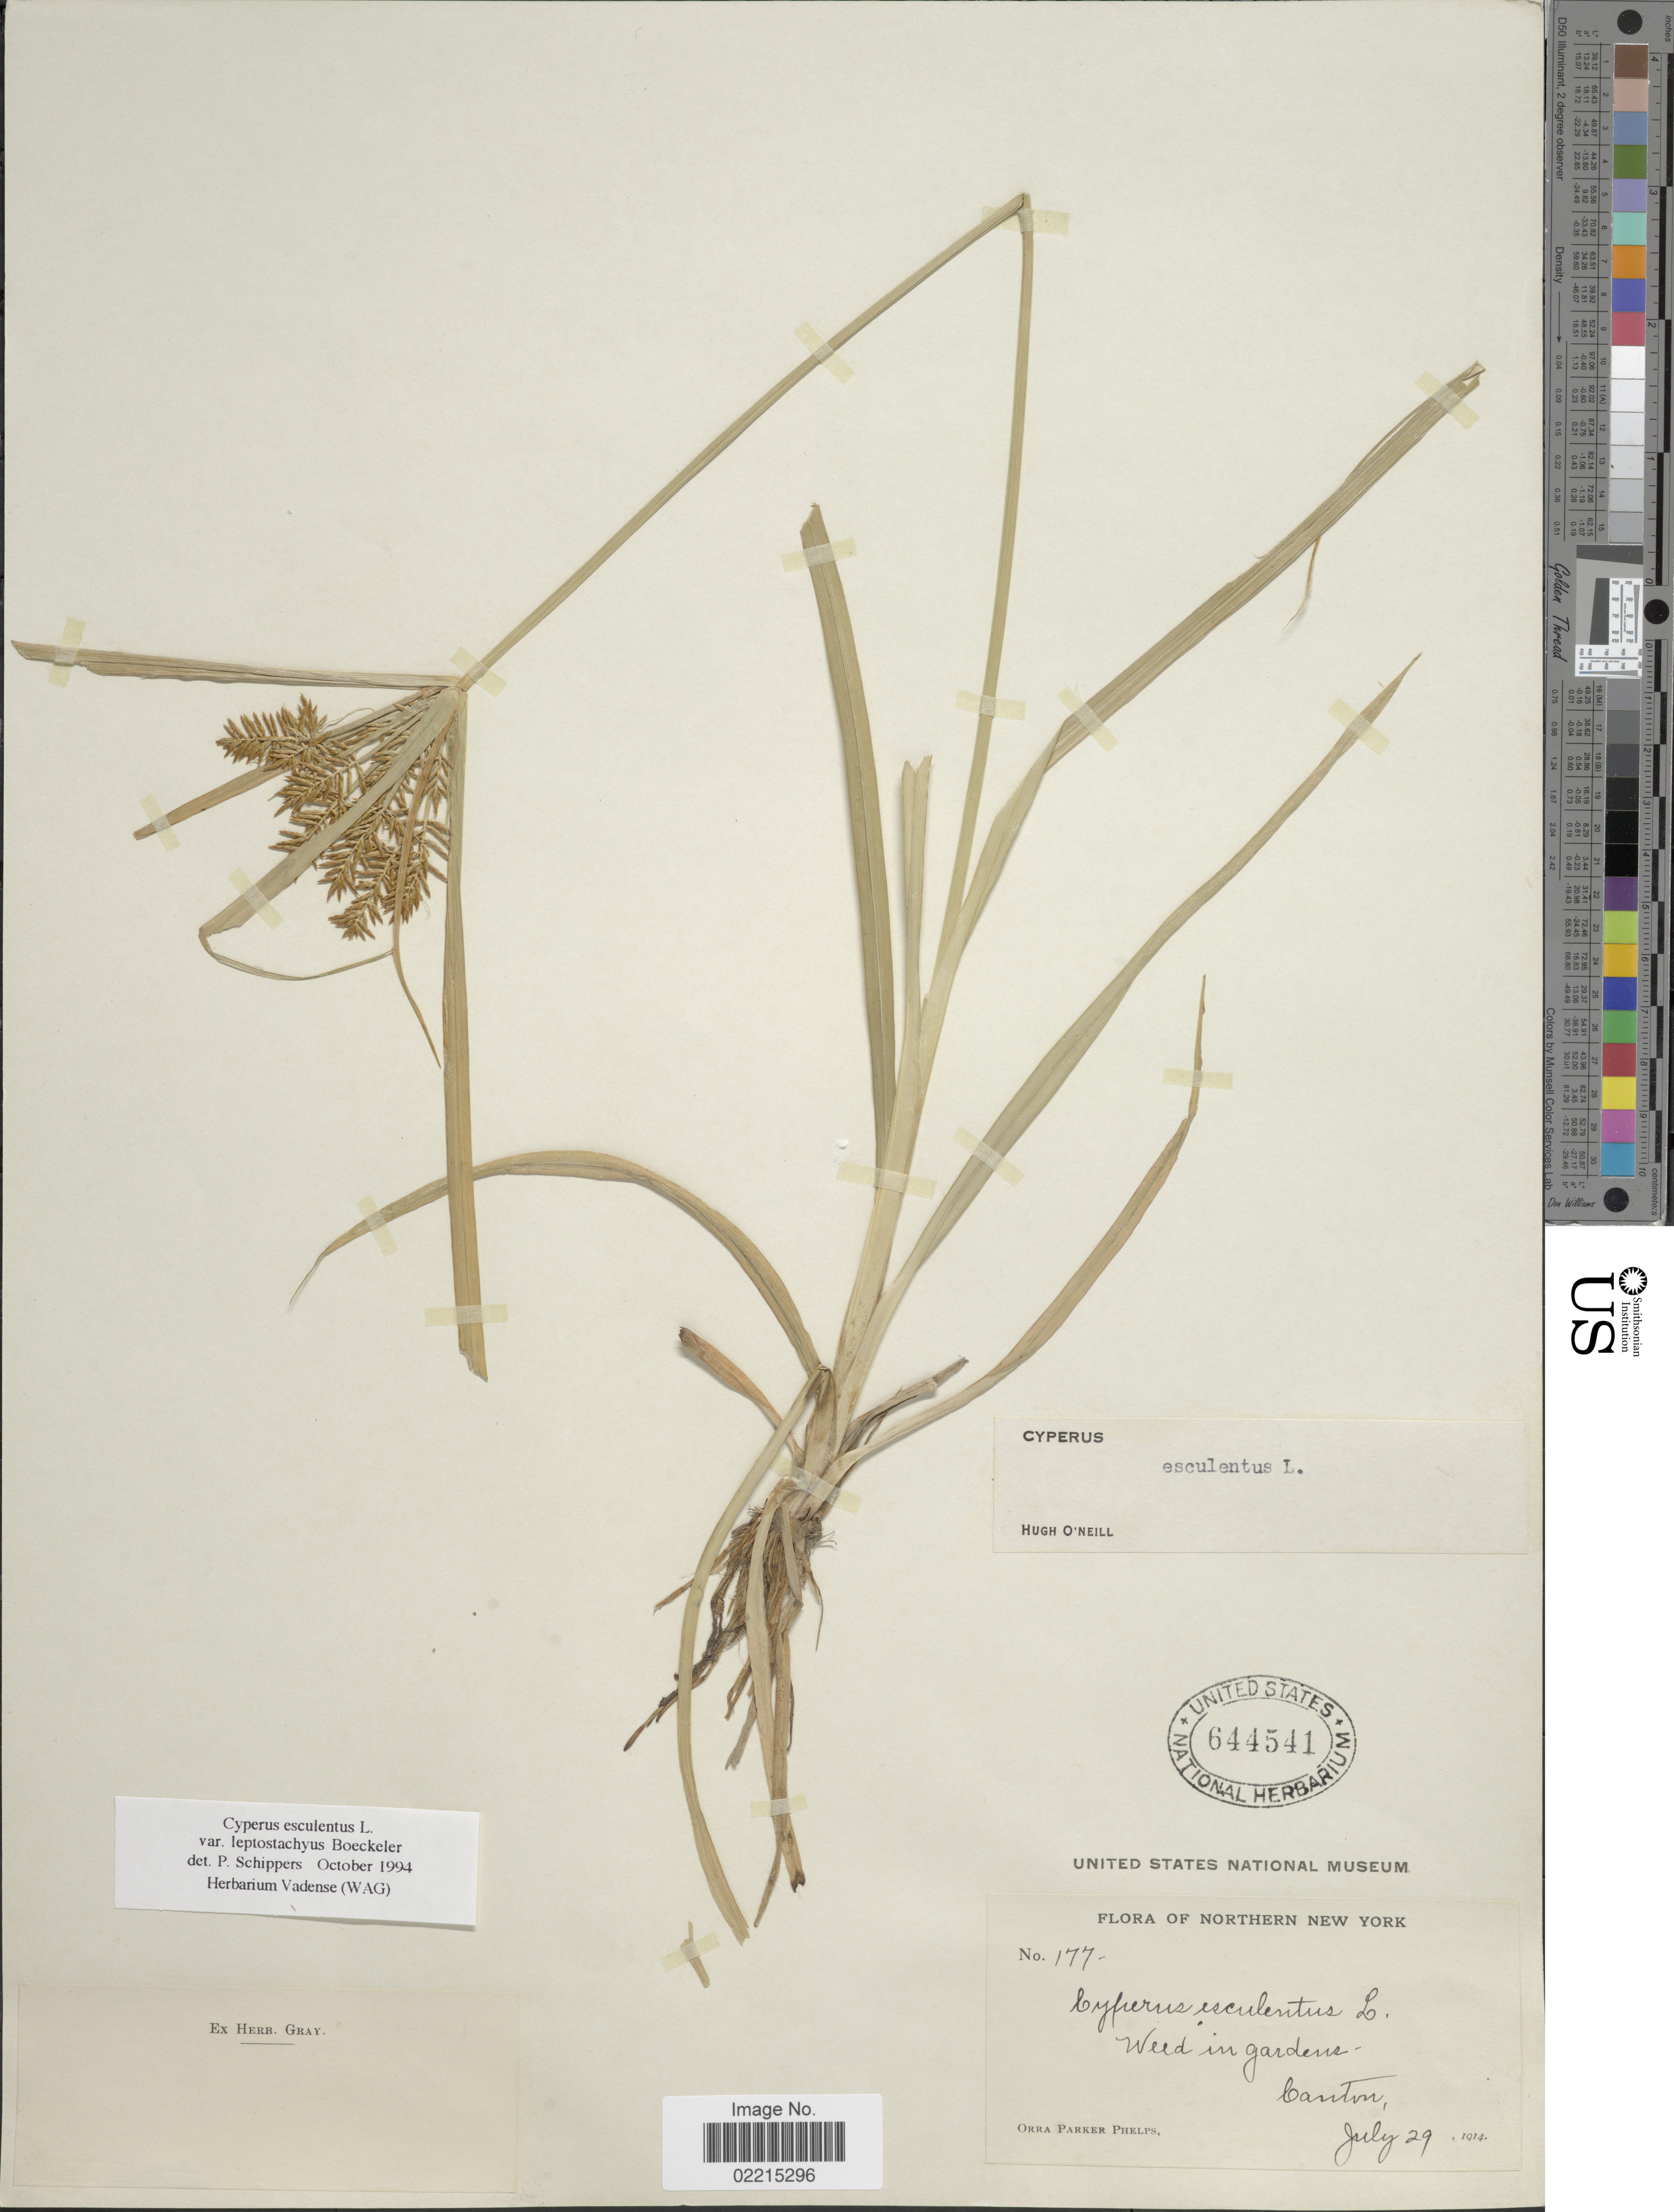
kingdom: Plantae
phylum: Tracheophyta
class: Liliopsida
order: Poales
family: Cyperaceae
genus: Cyperus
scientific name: Cyperus esculentus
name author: L.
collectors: O. P. Phelps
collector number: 177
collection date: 1914-07-29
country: United States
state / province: New York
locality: Northern New York, Weed in garden, Canton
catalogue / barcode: US 644541